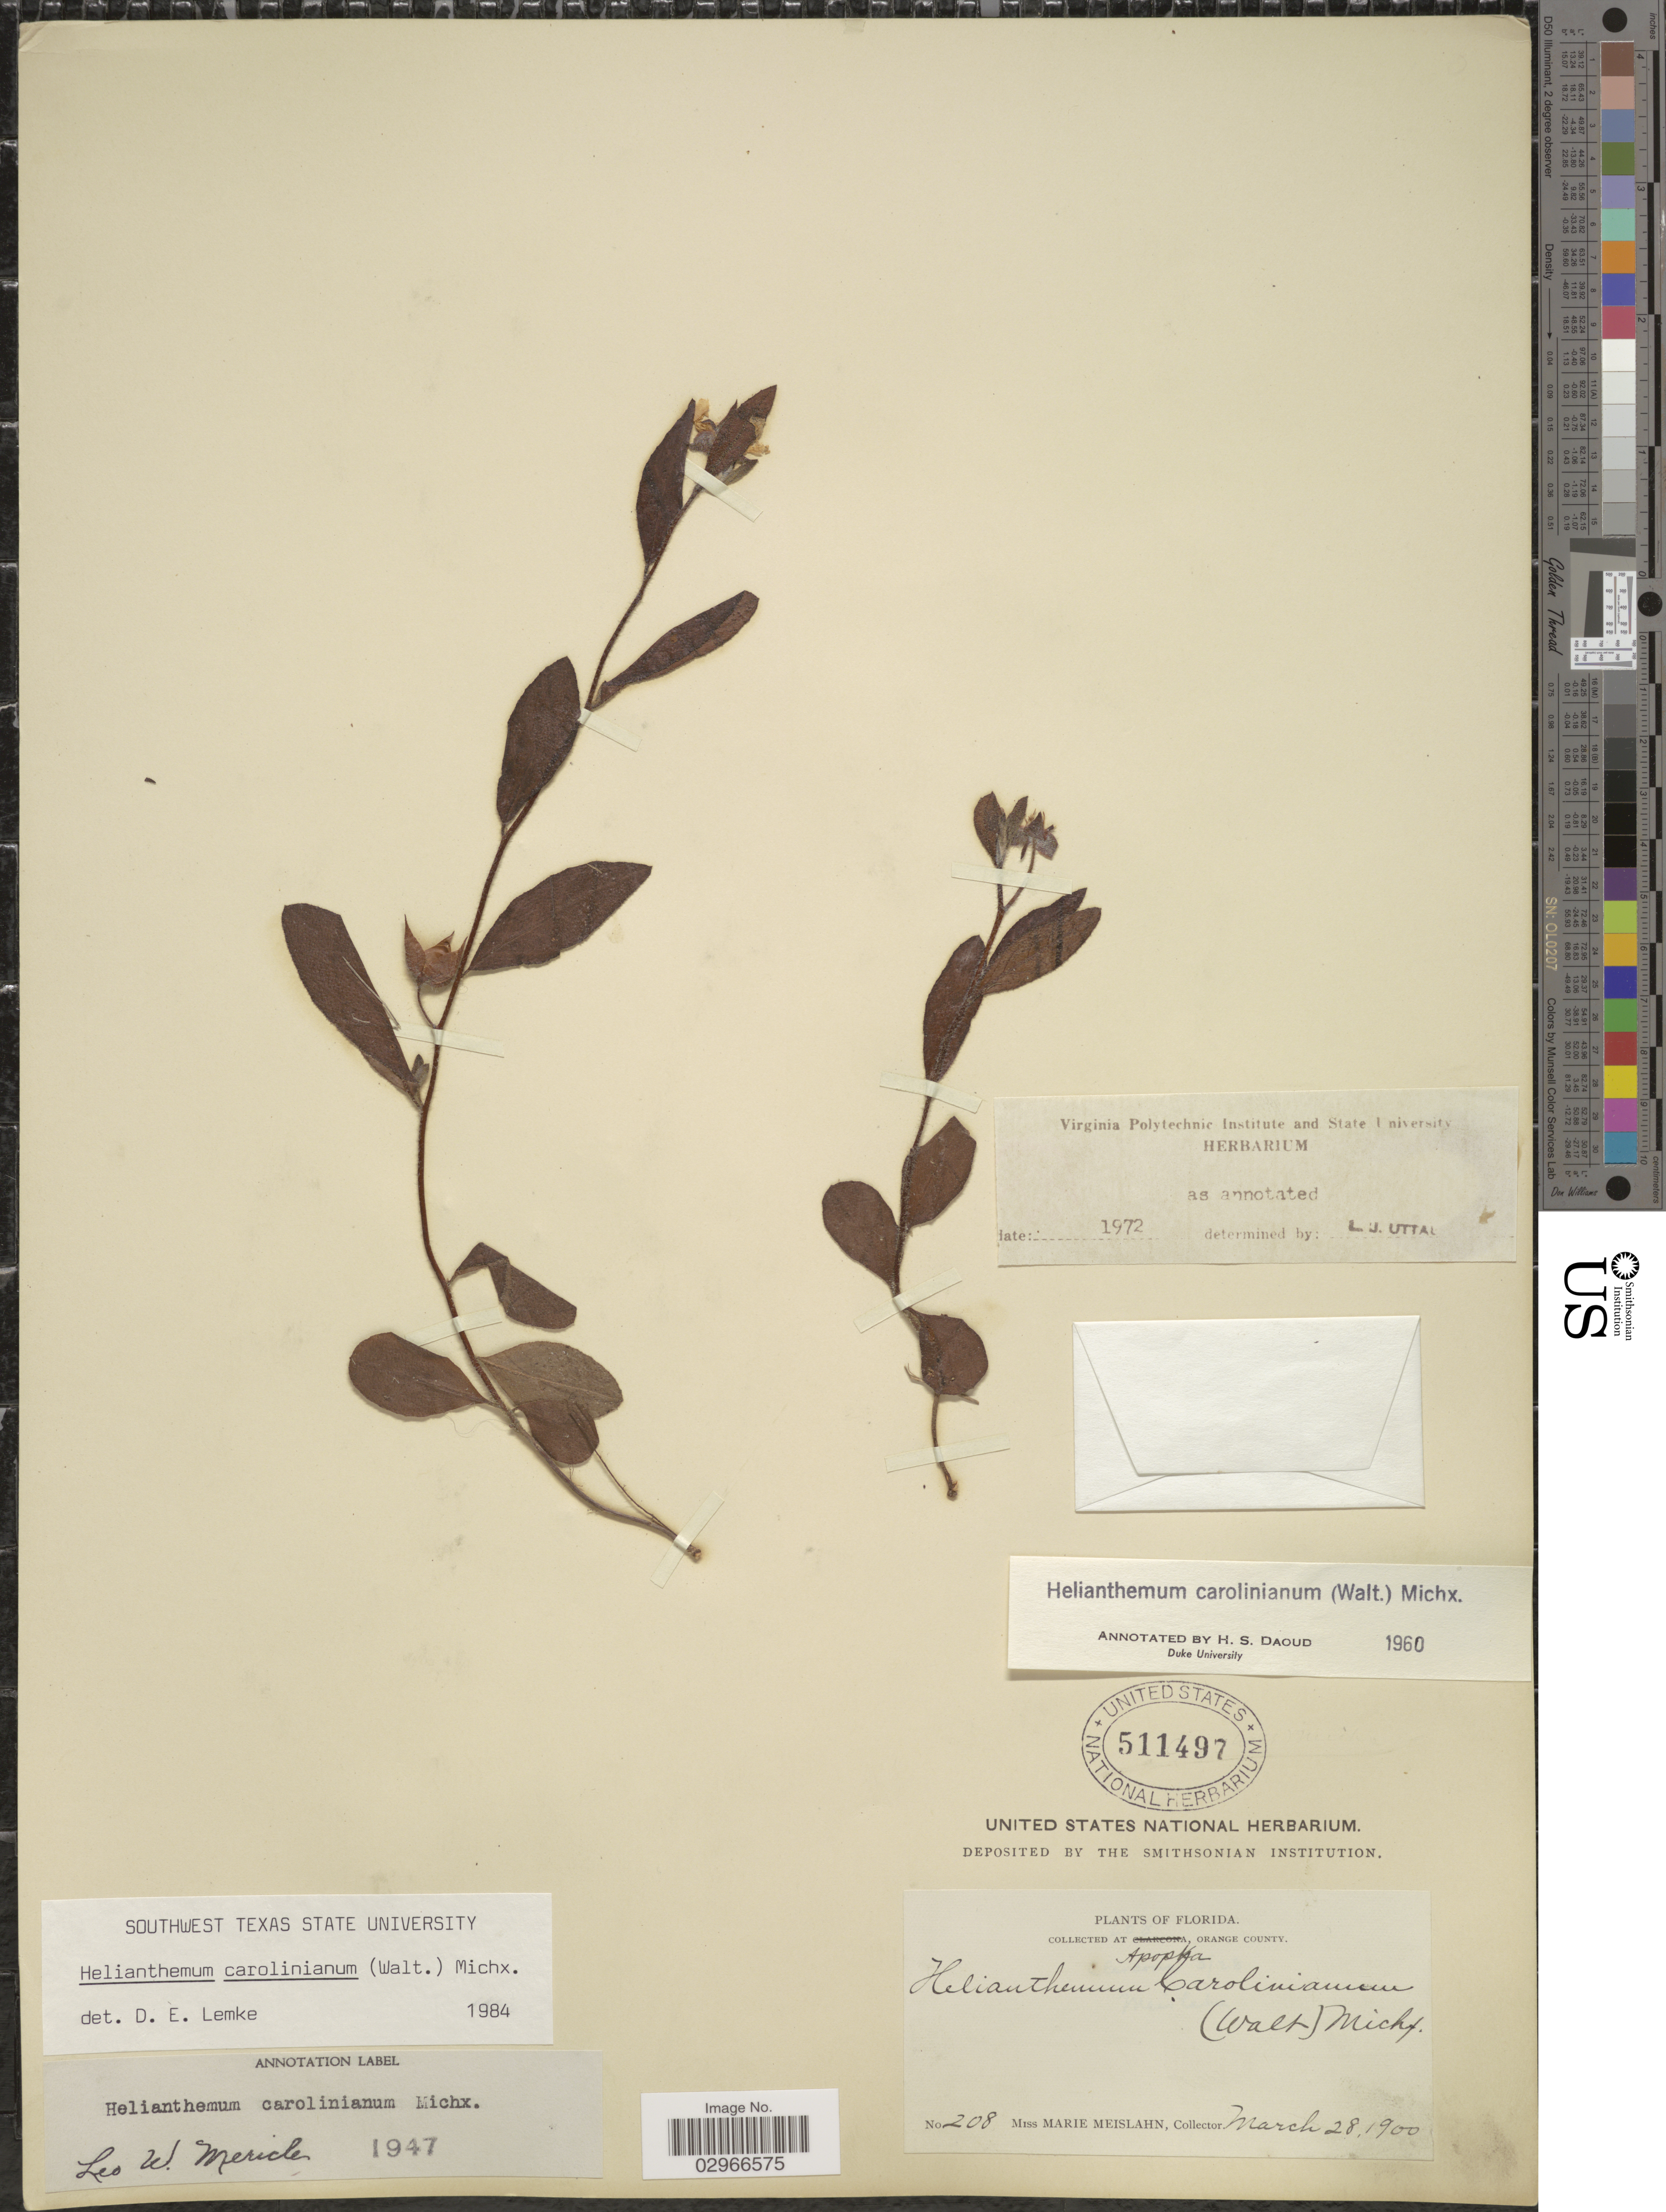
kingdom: Plantae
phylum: Tracheophyta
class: Magnoliopsida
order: Malvales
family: Cistaceae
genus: Helianthemum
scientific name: Helianthemum carolinianum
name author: (Walter) Michx.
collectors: M. Meislahn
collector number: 208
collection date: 1900-03-28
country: United States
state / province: Florida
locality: Apopka, Orange County.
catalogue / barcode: US 511497